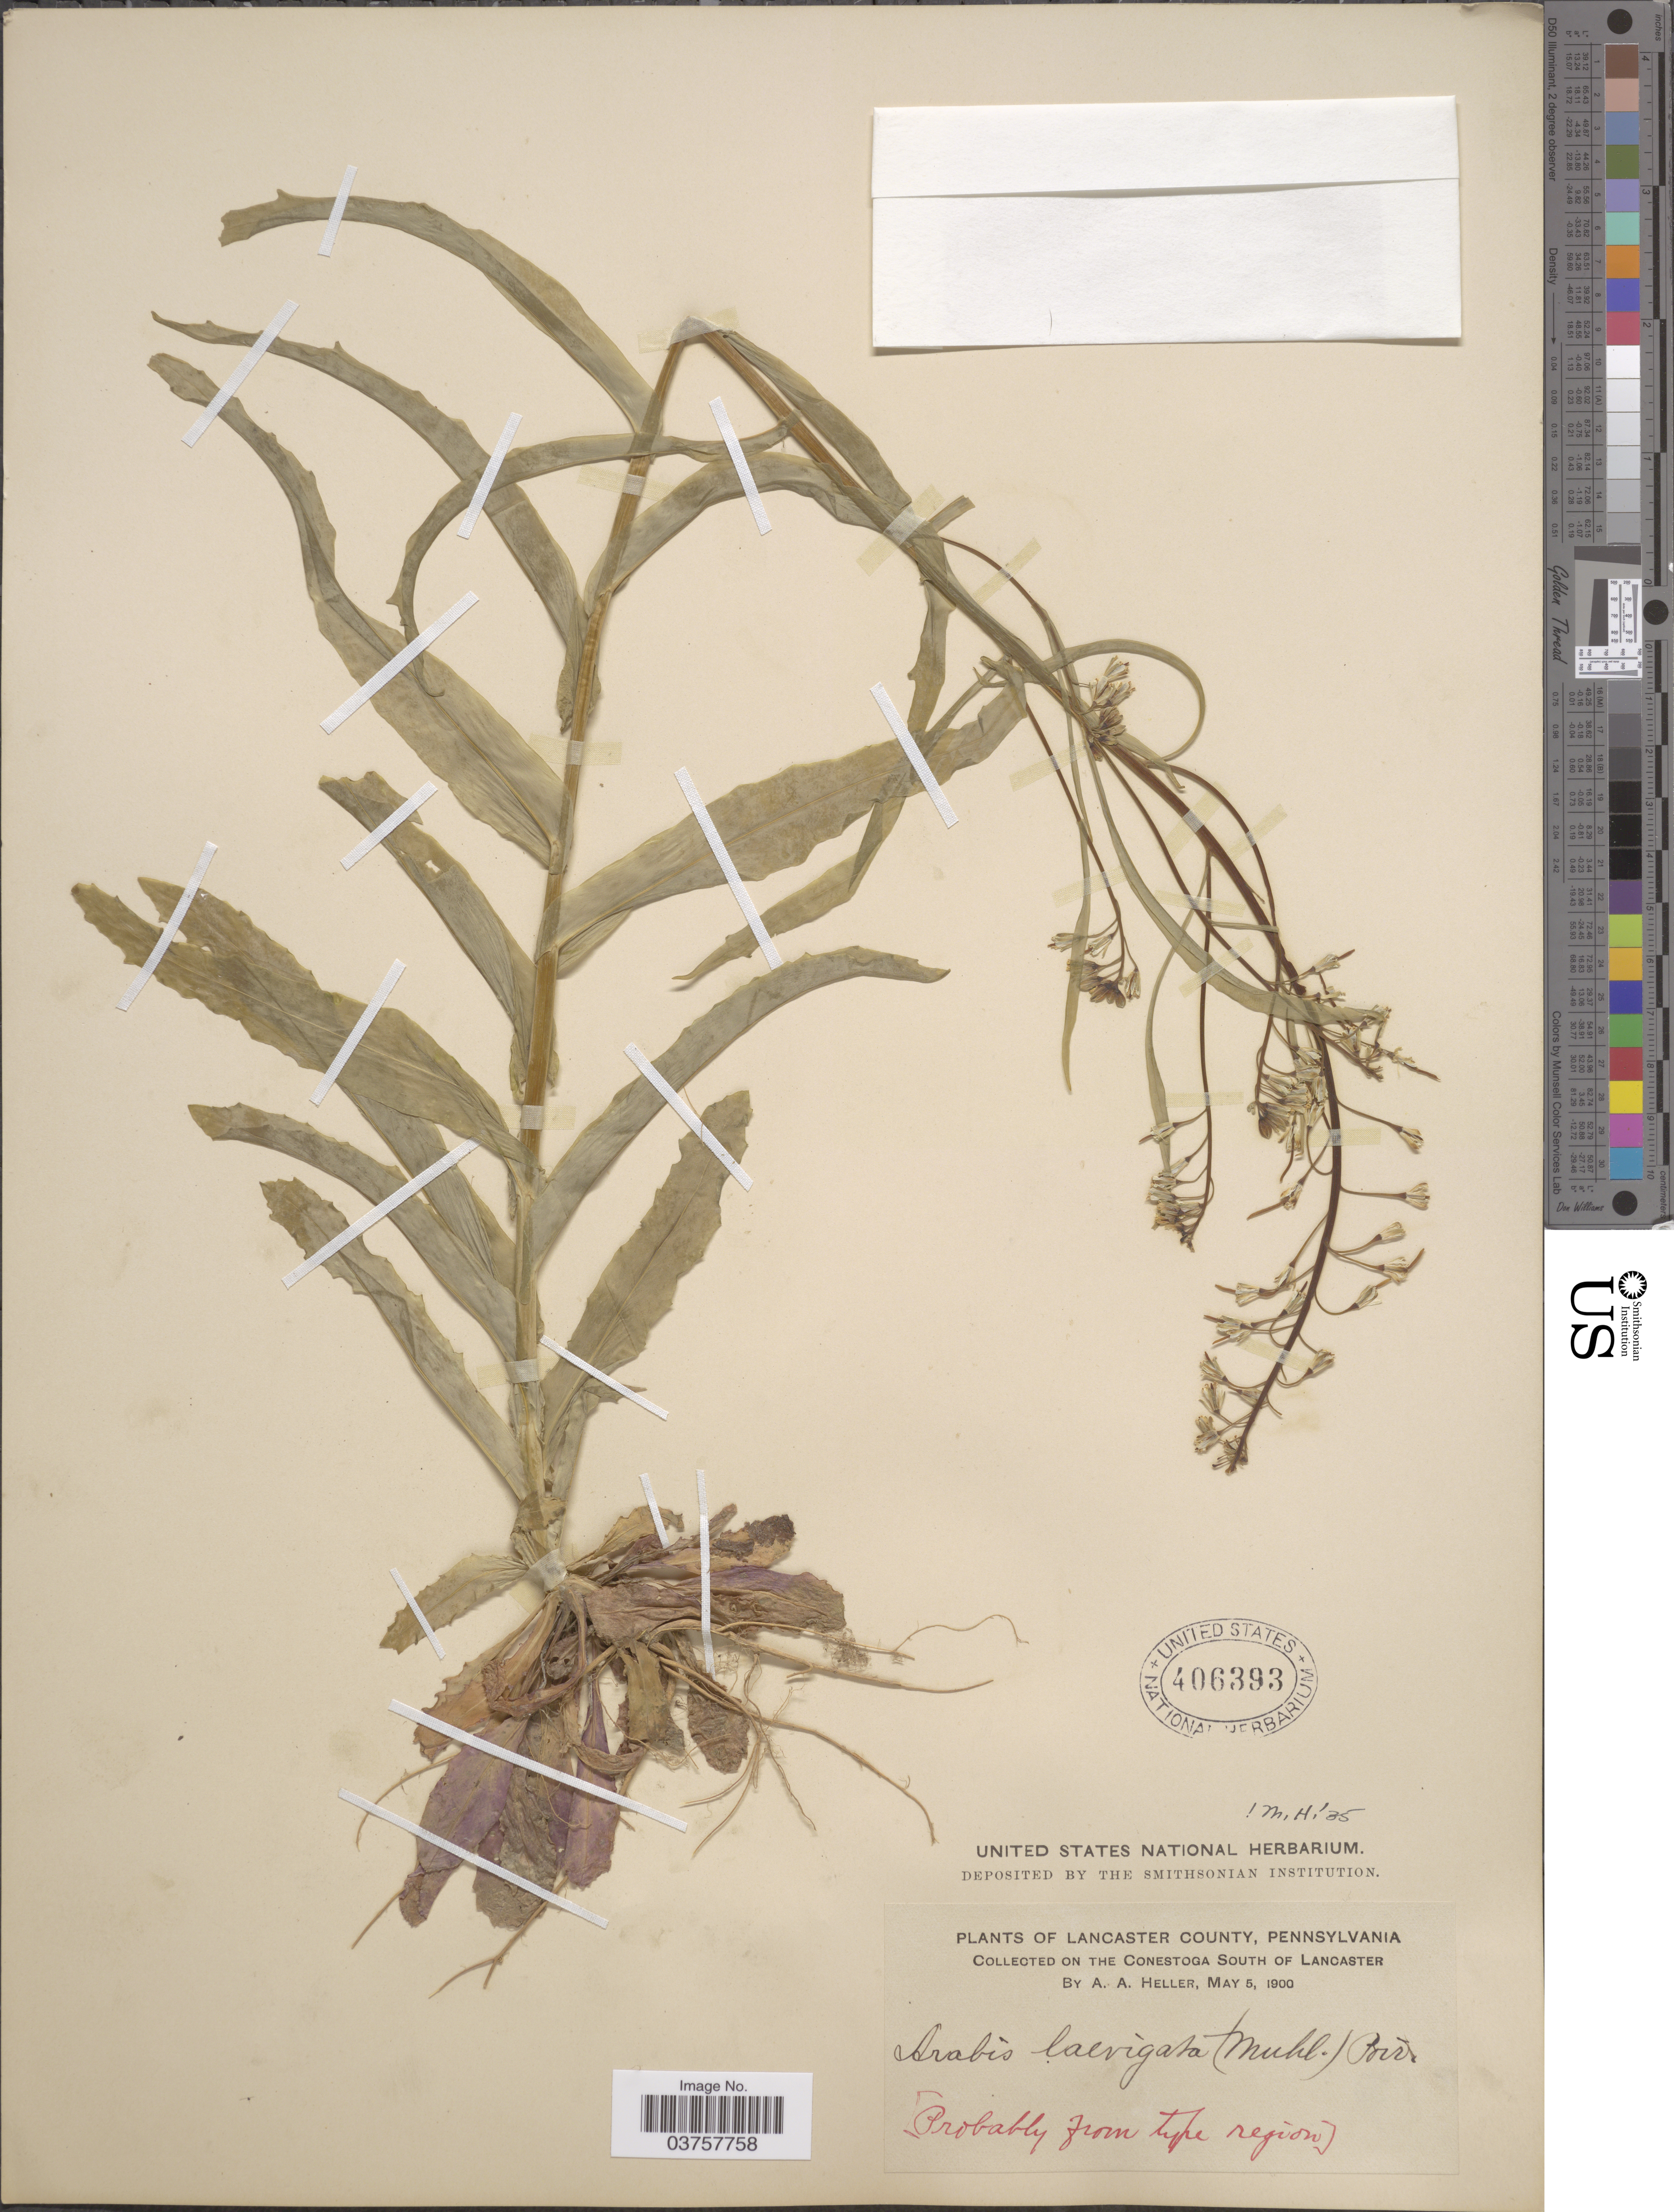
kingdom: Plantae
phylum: Tracheophyta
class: Magnoliopsida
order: Brassicales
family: Brassicaceae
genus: Arabis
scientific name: Arabis laevigata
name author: (Muhl. ex Willd.) Poir.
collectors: A. A. Heller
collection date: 1900-05-05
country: United States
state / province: Pennsylvania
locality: Lancaster County. On the Conestoga South of Lancaster.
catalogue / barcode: US 406393